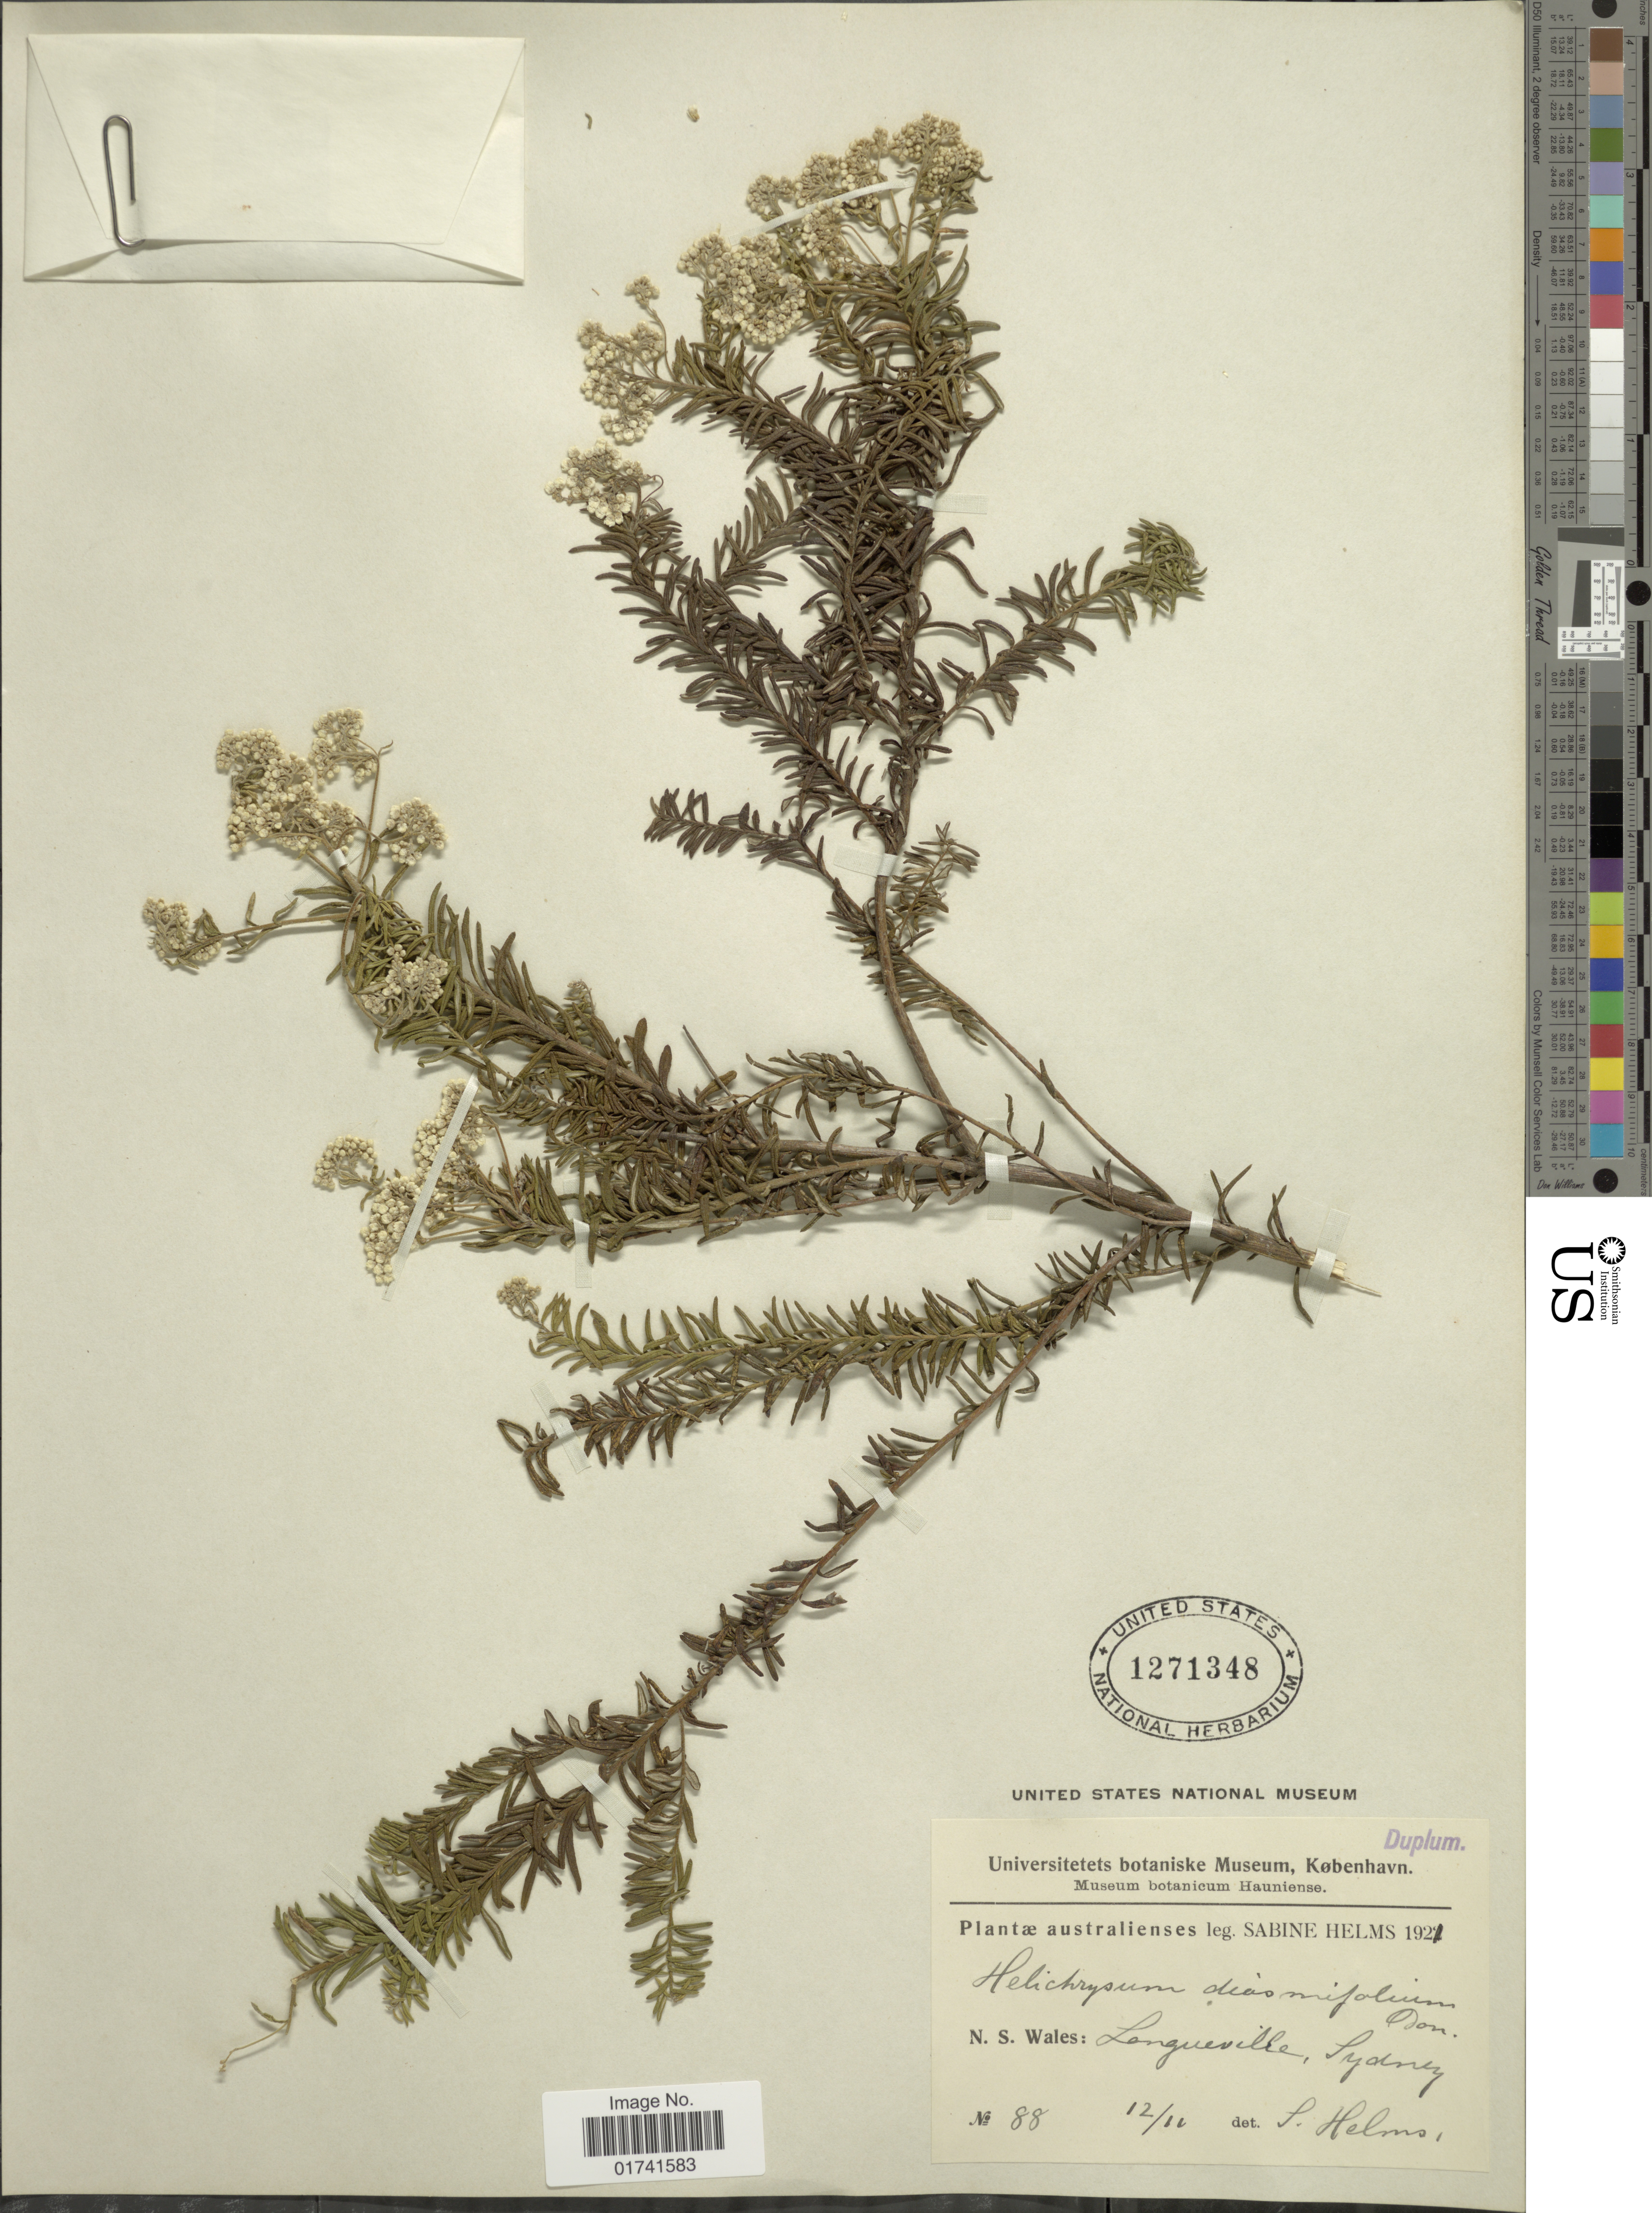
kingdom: Plantae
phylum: Tracheophyta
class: Magnoliopsida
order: Asterales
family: Asteraceae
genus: Ozothamnus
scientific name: Ozothamnus diosmifolius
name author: (Vent.) DC.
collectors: S. Helms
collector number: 88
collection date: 1921-11-12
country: Australia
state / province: New South Wales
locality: Longueville, Sydney.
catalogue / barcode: US 1271348